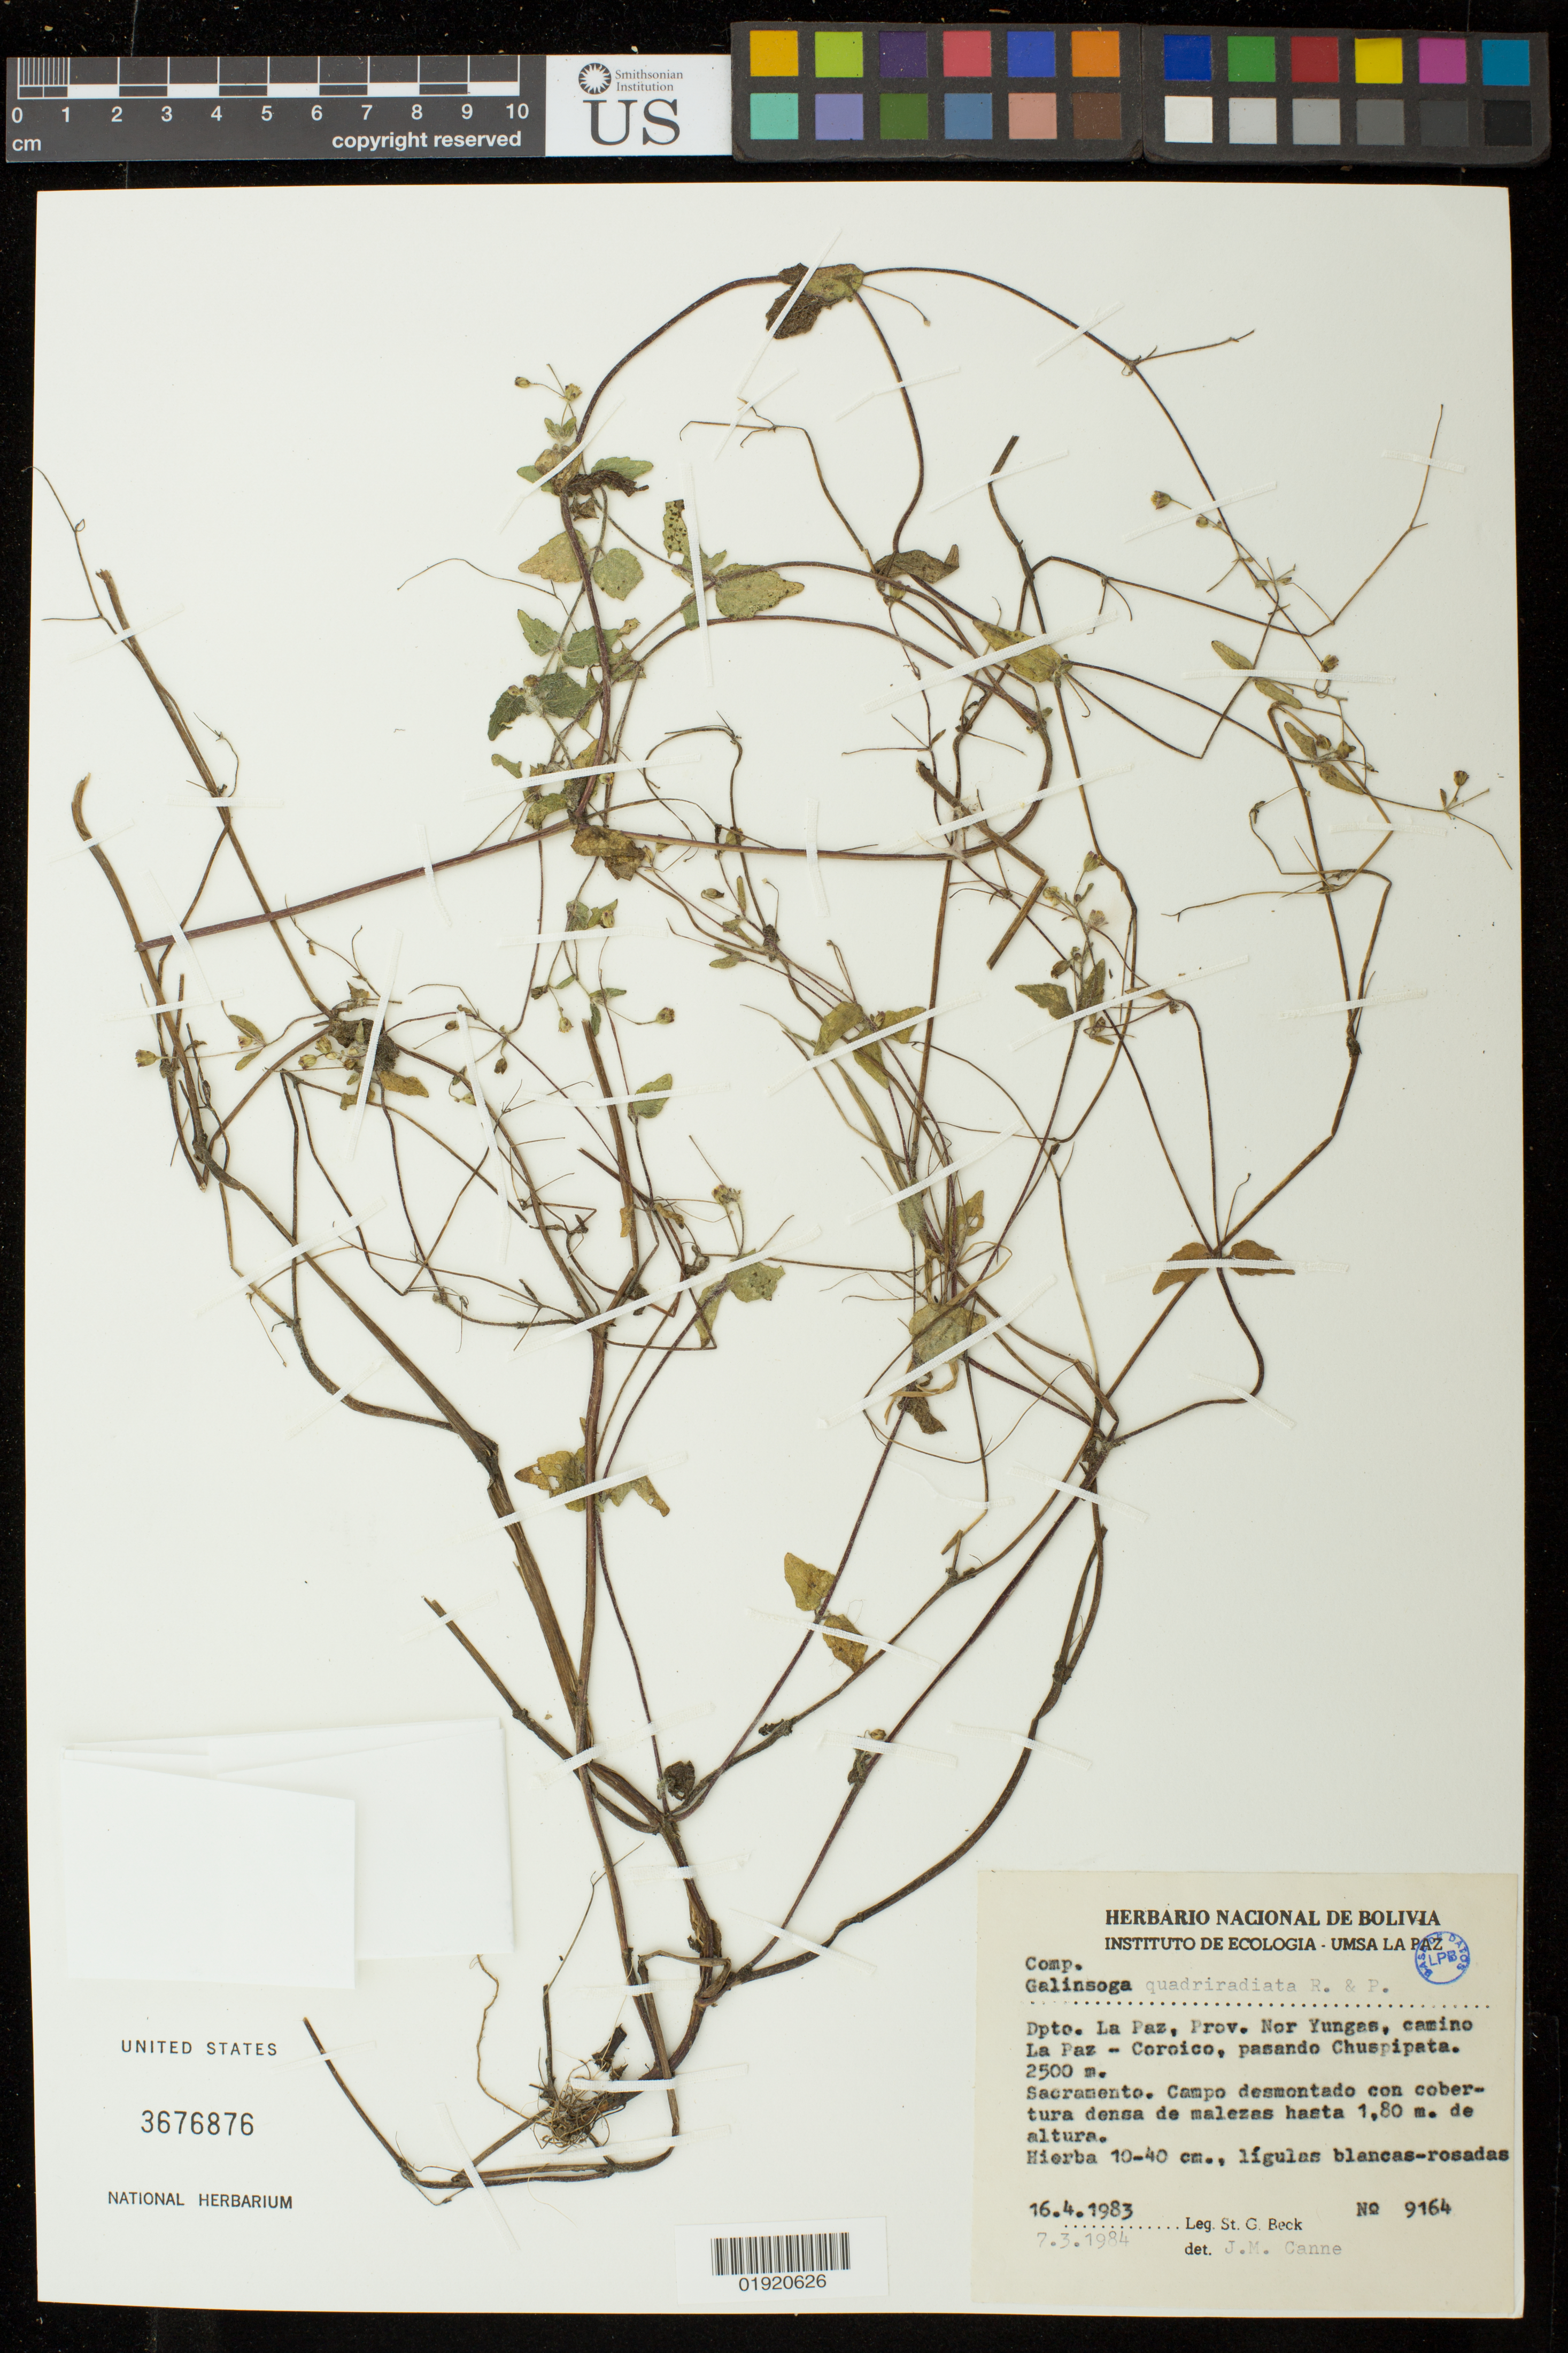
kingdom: Plantae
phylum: Tracheophyta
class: Magnoliopsida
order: Asterales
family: Asteraceae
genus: Galinsoga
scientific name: Galinsoga quadriradiata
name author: Ruiz & Pav.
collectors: S. Beck & J. M. Canne-Hilliker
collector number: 9164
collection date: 1983-04-16/1984-03-07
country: Bolivia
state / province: La Paz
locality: Dpto. La Paz, Prov. Nor Yungas, camino La Paz - Coroico, pasando Chuspipata.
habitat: Sacramento. Campo desmontado con cobertura densa de malezas hasta 1,80 m. de altura.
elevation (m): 2500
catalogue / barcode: US 3676876